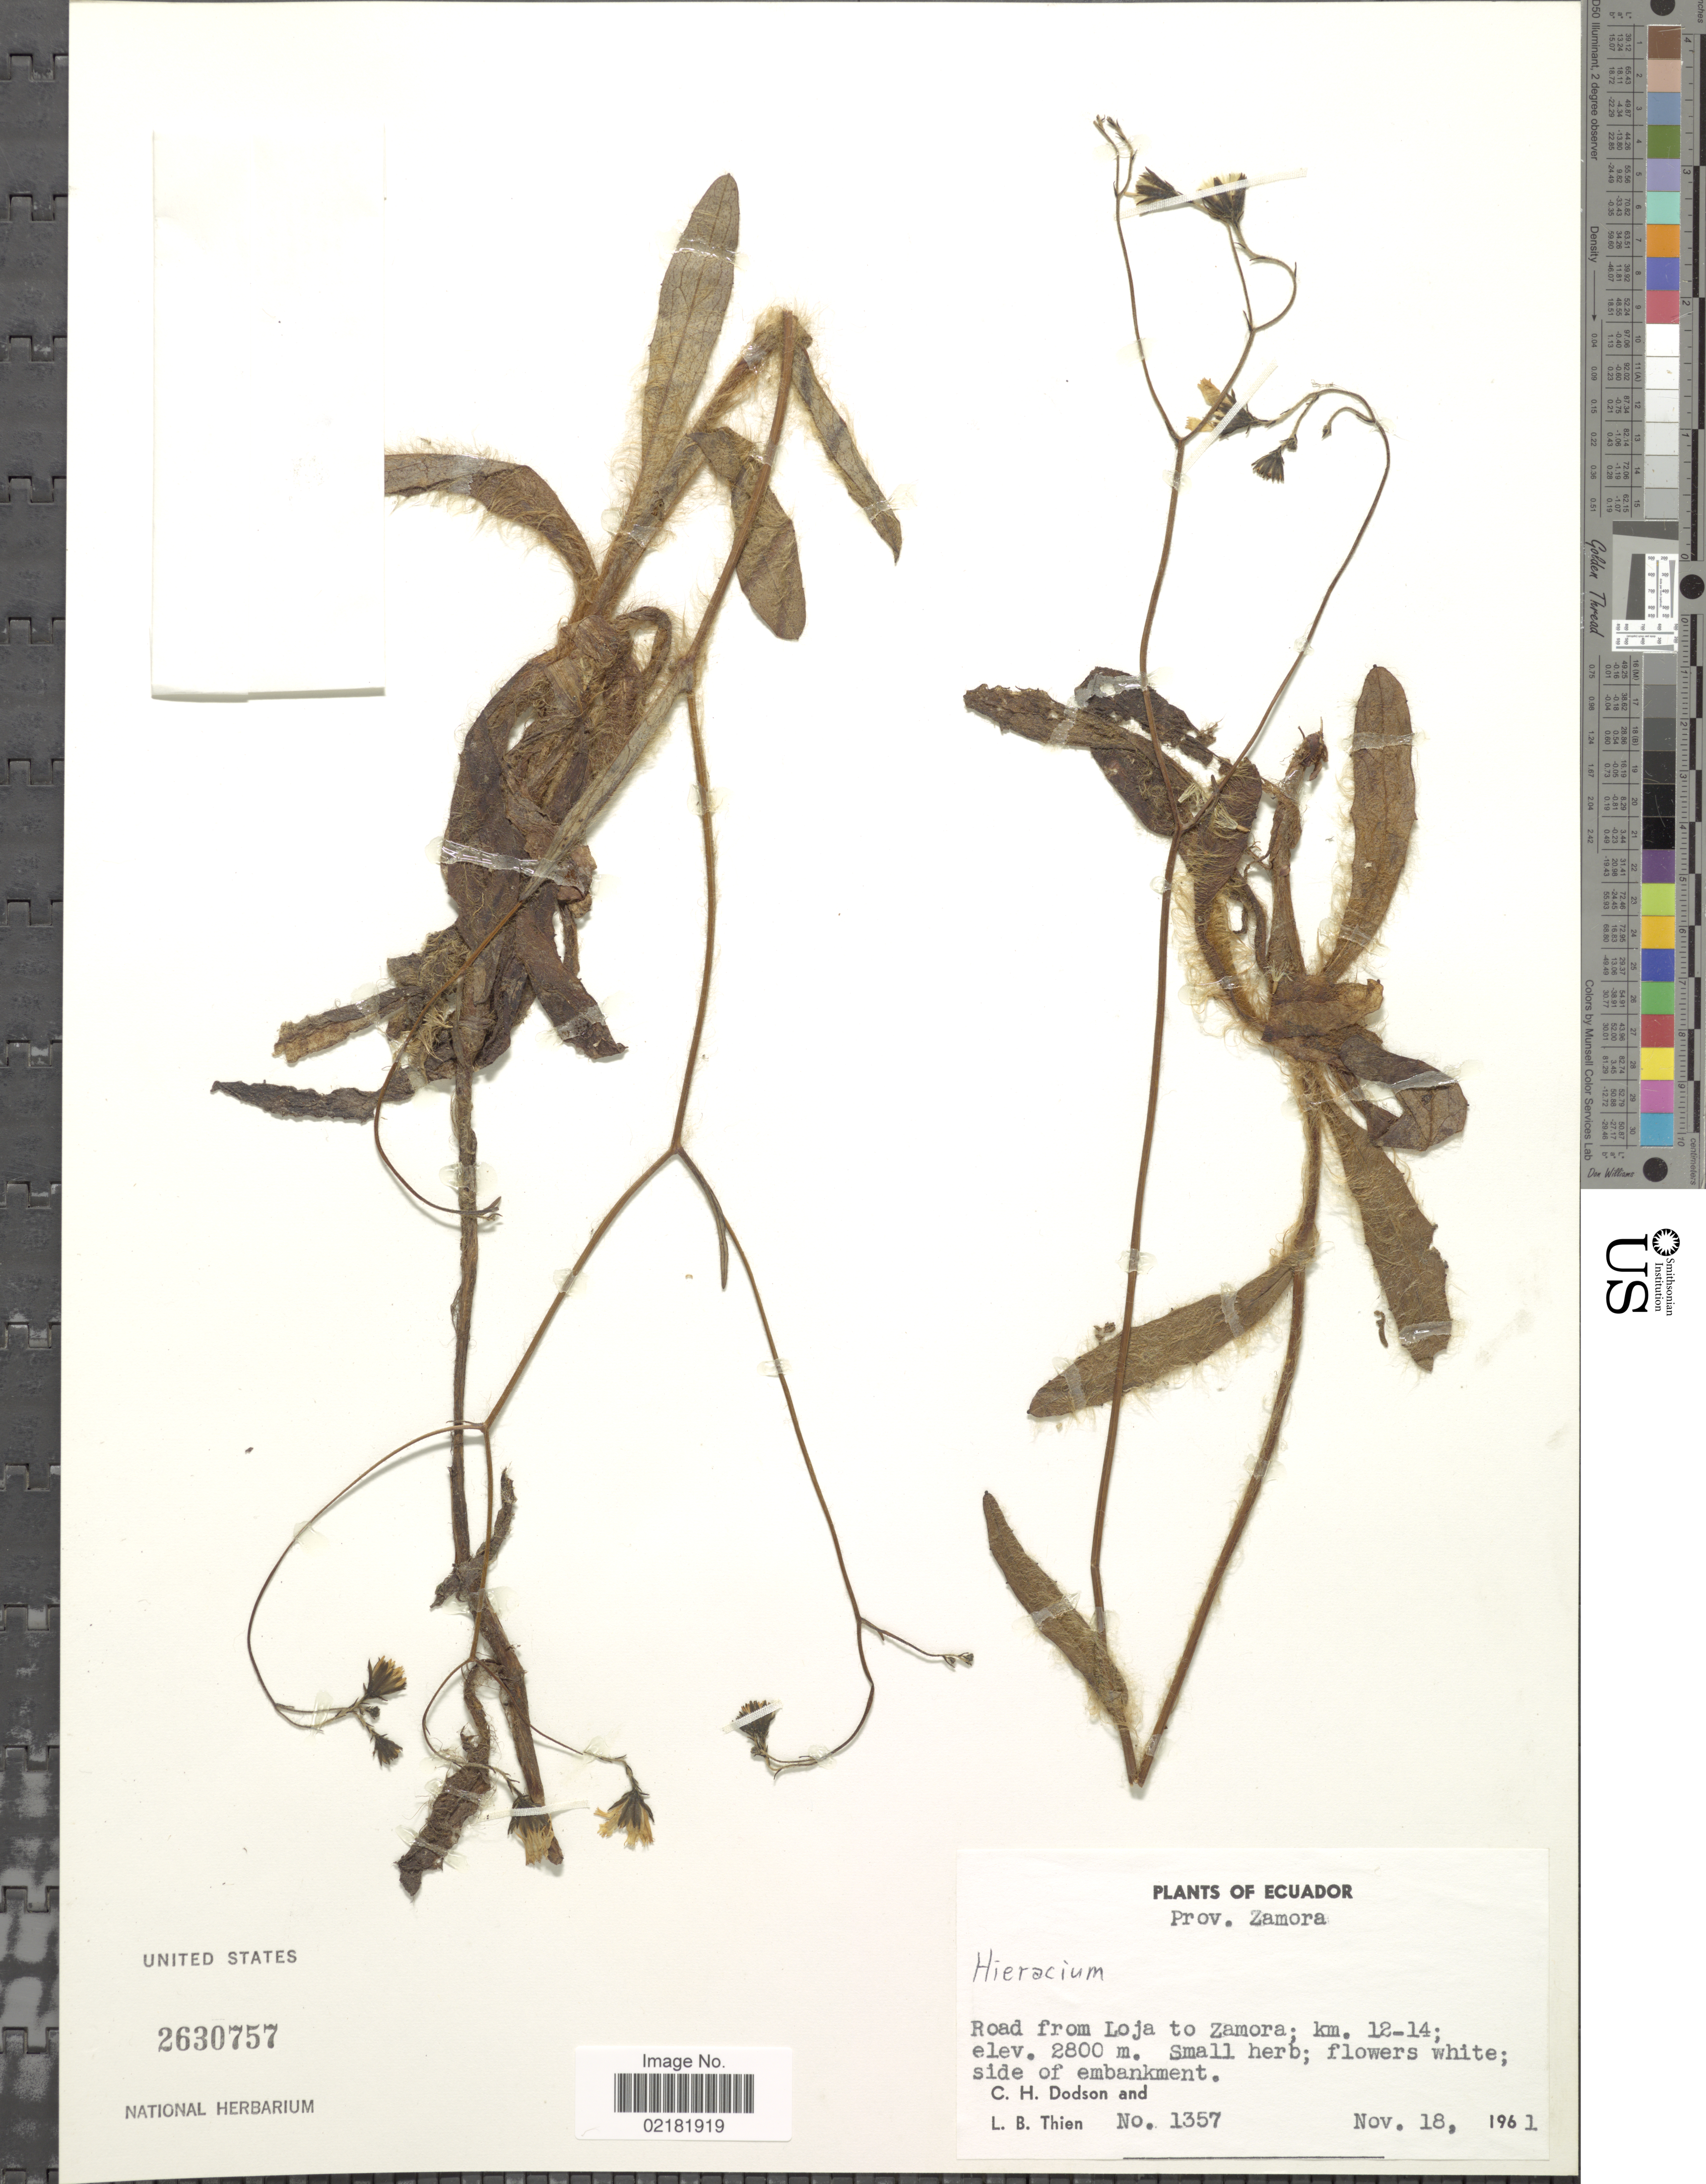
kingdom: Plantae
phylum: Tracheophyta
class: Magnoliopsida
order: Asterales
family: Asteraceae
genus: Hieracium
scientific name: Hieracium repandulare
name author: Druce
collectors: C. H. Dodson & L. Thien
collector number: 1357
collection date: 1961-11-18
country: Ecuador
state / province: Zamora-Chinchipe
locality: Prov. Zamora, road from Loja to Zamora; km. 12-14, side of embankment.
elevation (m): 2800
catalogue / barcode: US 2630757